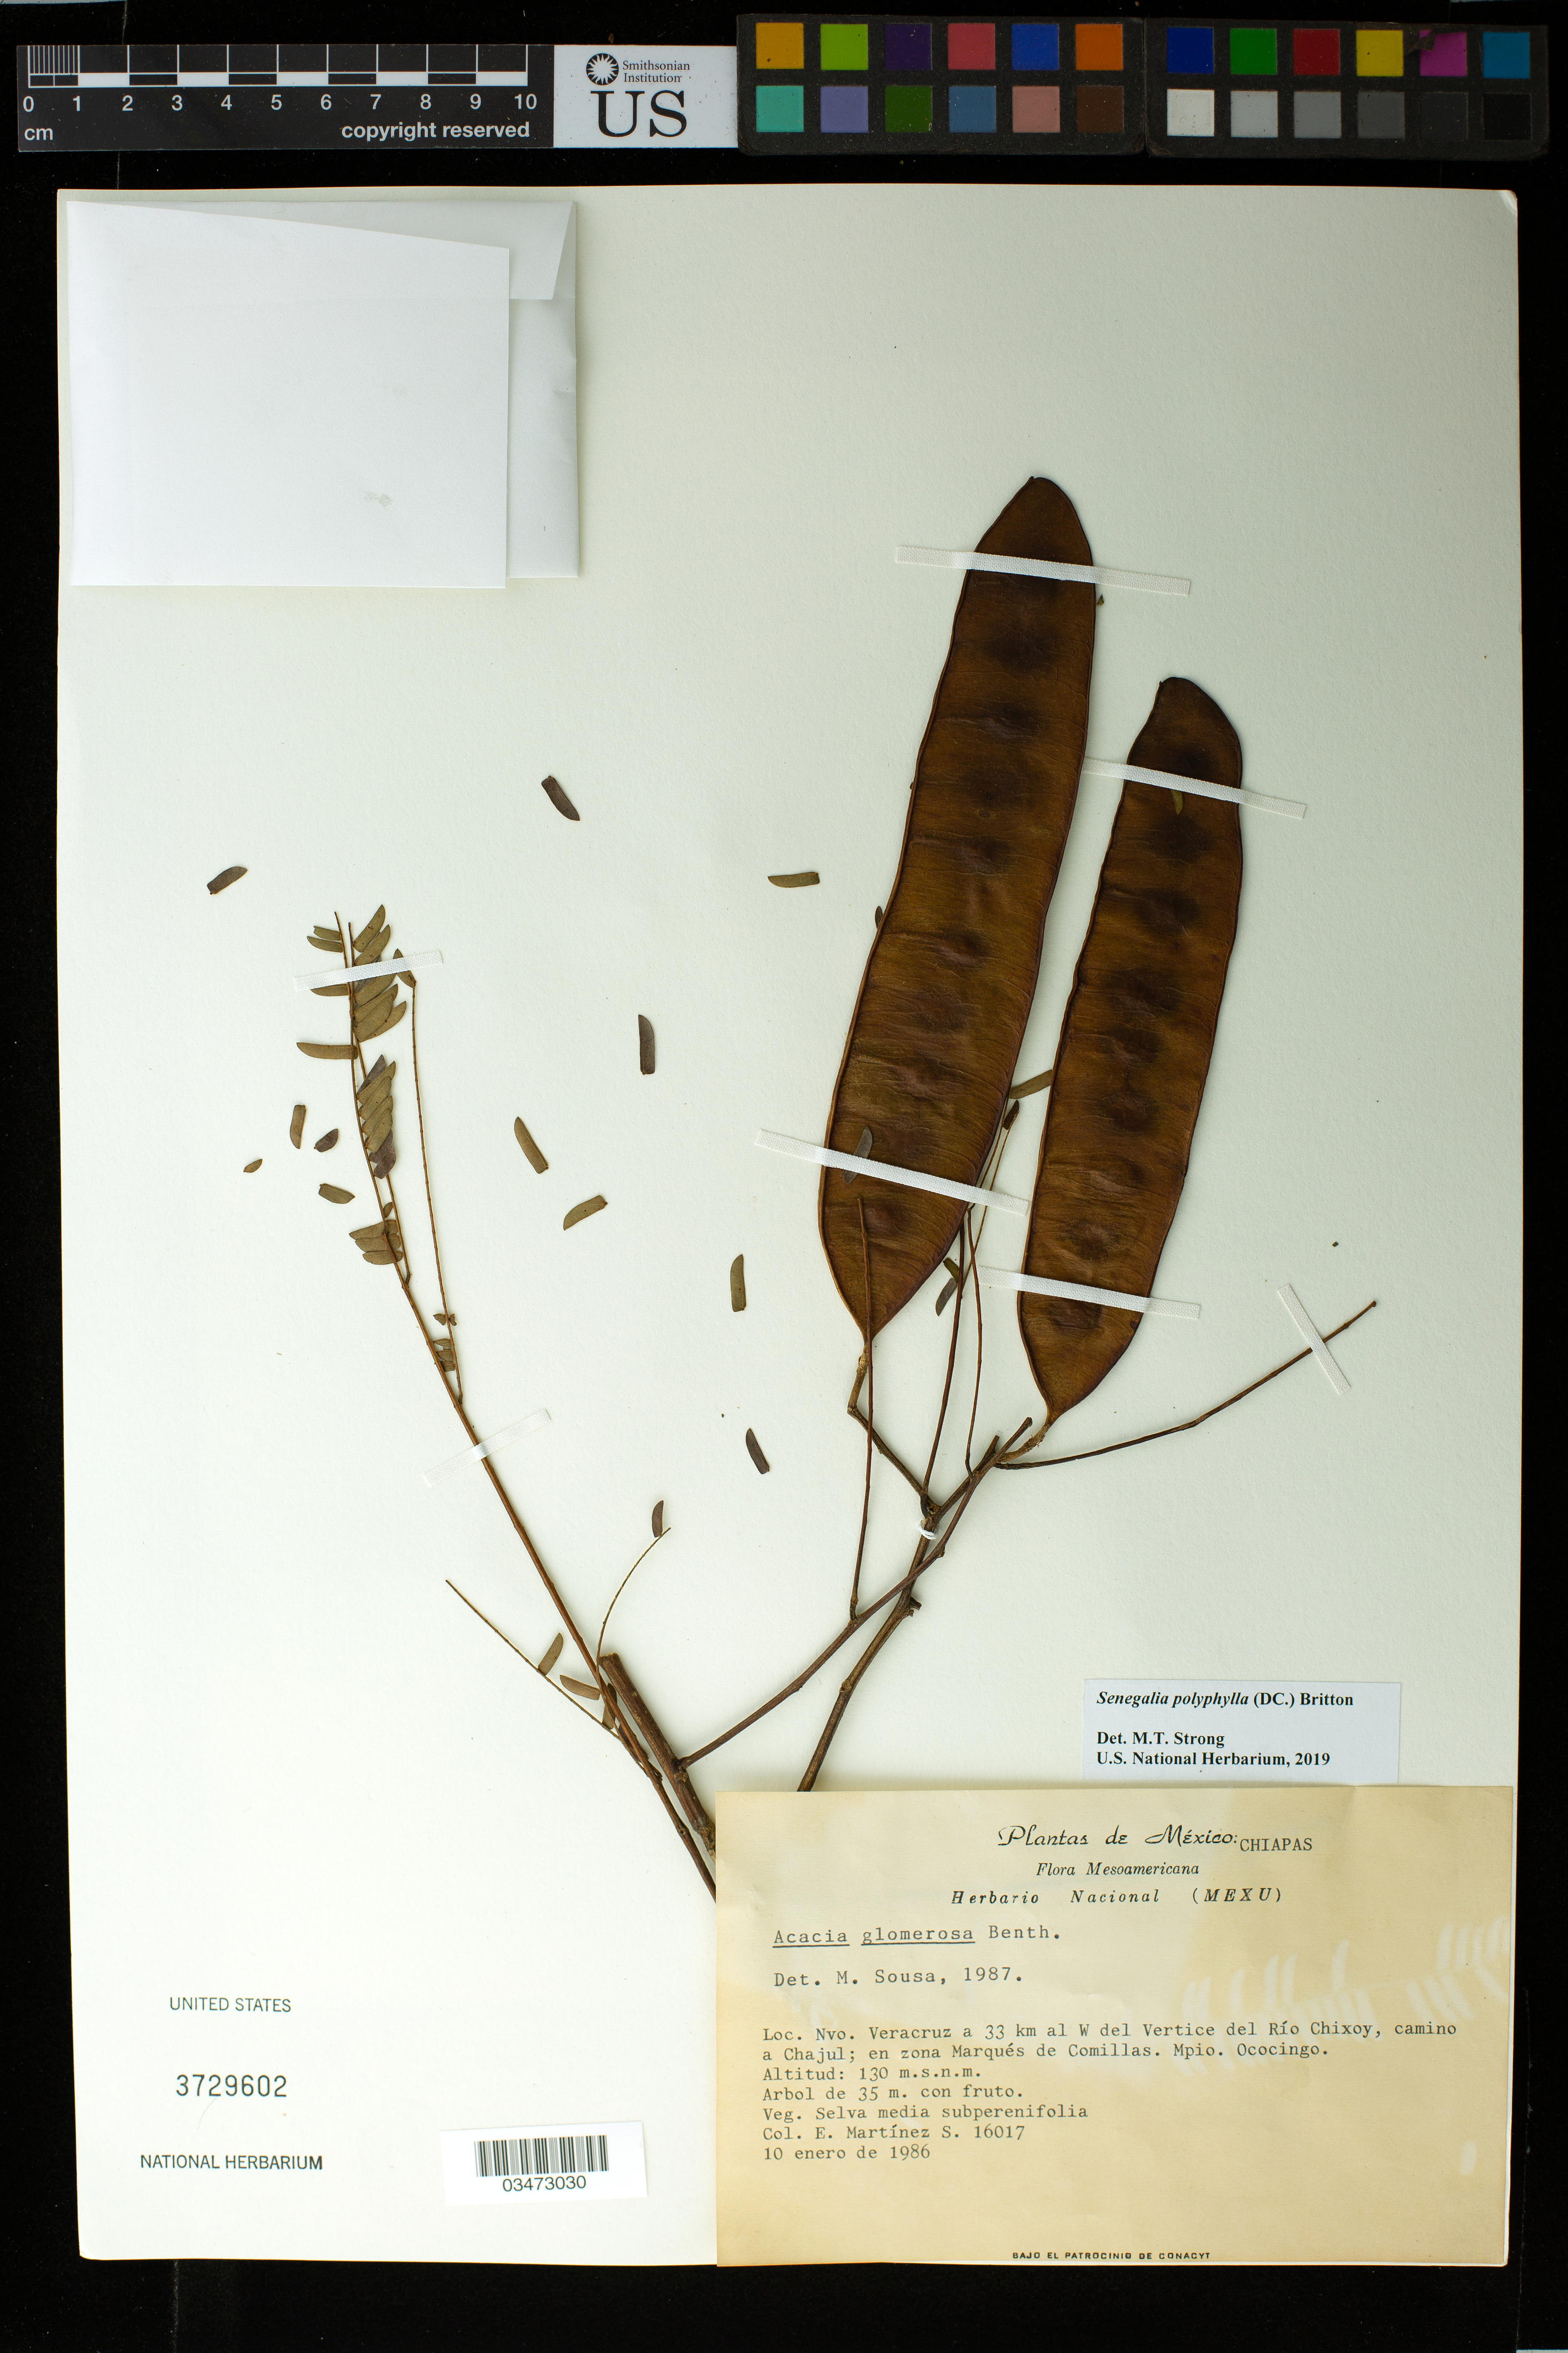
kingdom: Plantae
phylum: Tracheophyta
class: Magnoliopsida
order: Fabales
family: Fabaceae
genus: Acacia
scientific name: Acacia glomerosa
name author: Benth.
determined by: Strong, Mark T., (BOT), Smithsonian Institution - National Museum of Natural History (UNITED STATES)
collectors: E. M. Martínez S.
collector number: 16017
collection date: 1986-01-10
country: Mexico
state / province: Chiapas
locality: En Nvo. Veracruz a 33 km al W del Vertice del Rio. Chixoy, camino a Chajul.; en zona Marqués de Comillas. Mpio. Ococingo.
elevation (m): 130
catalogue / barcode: US 3729602